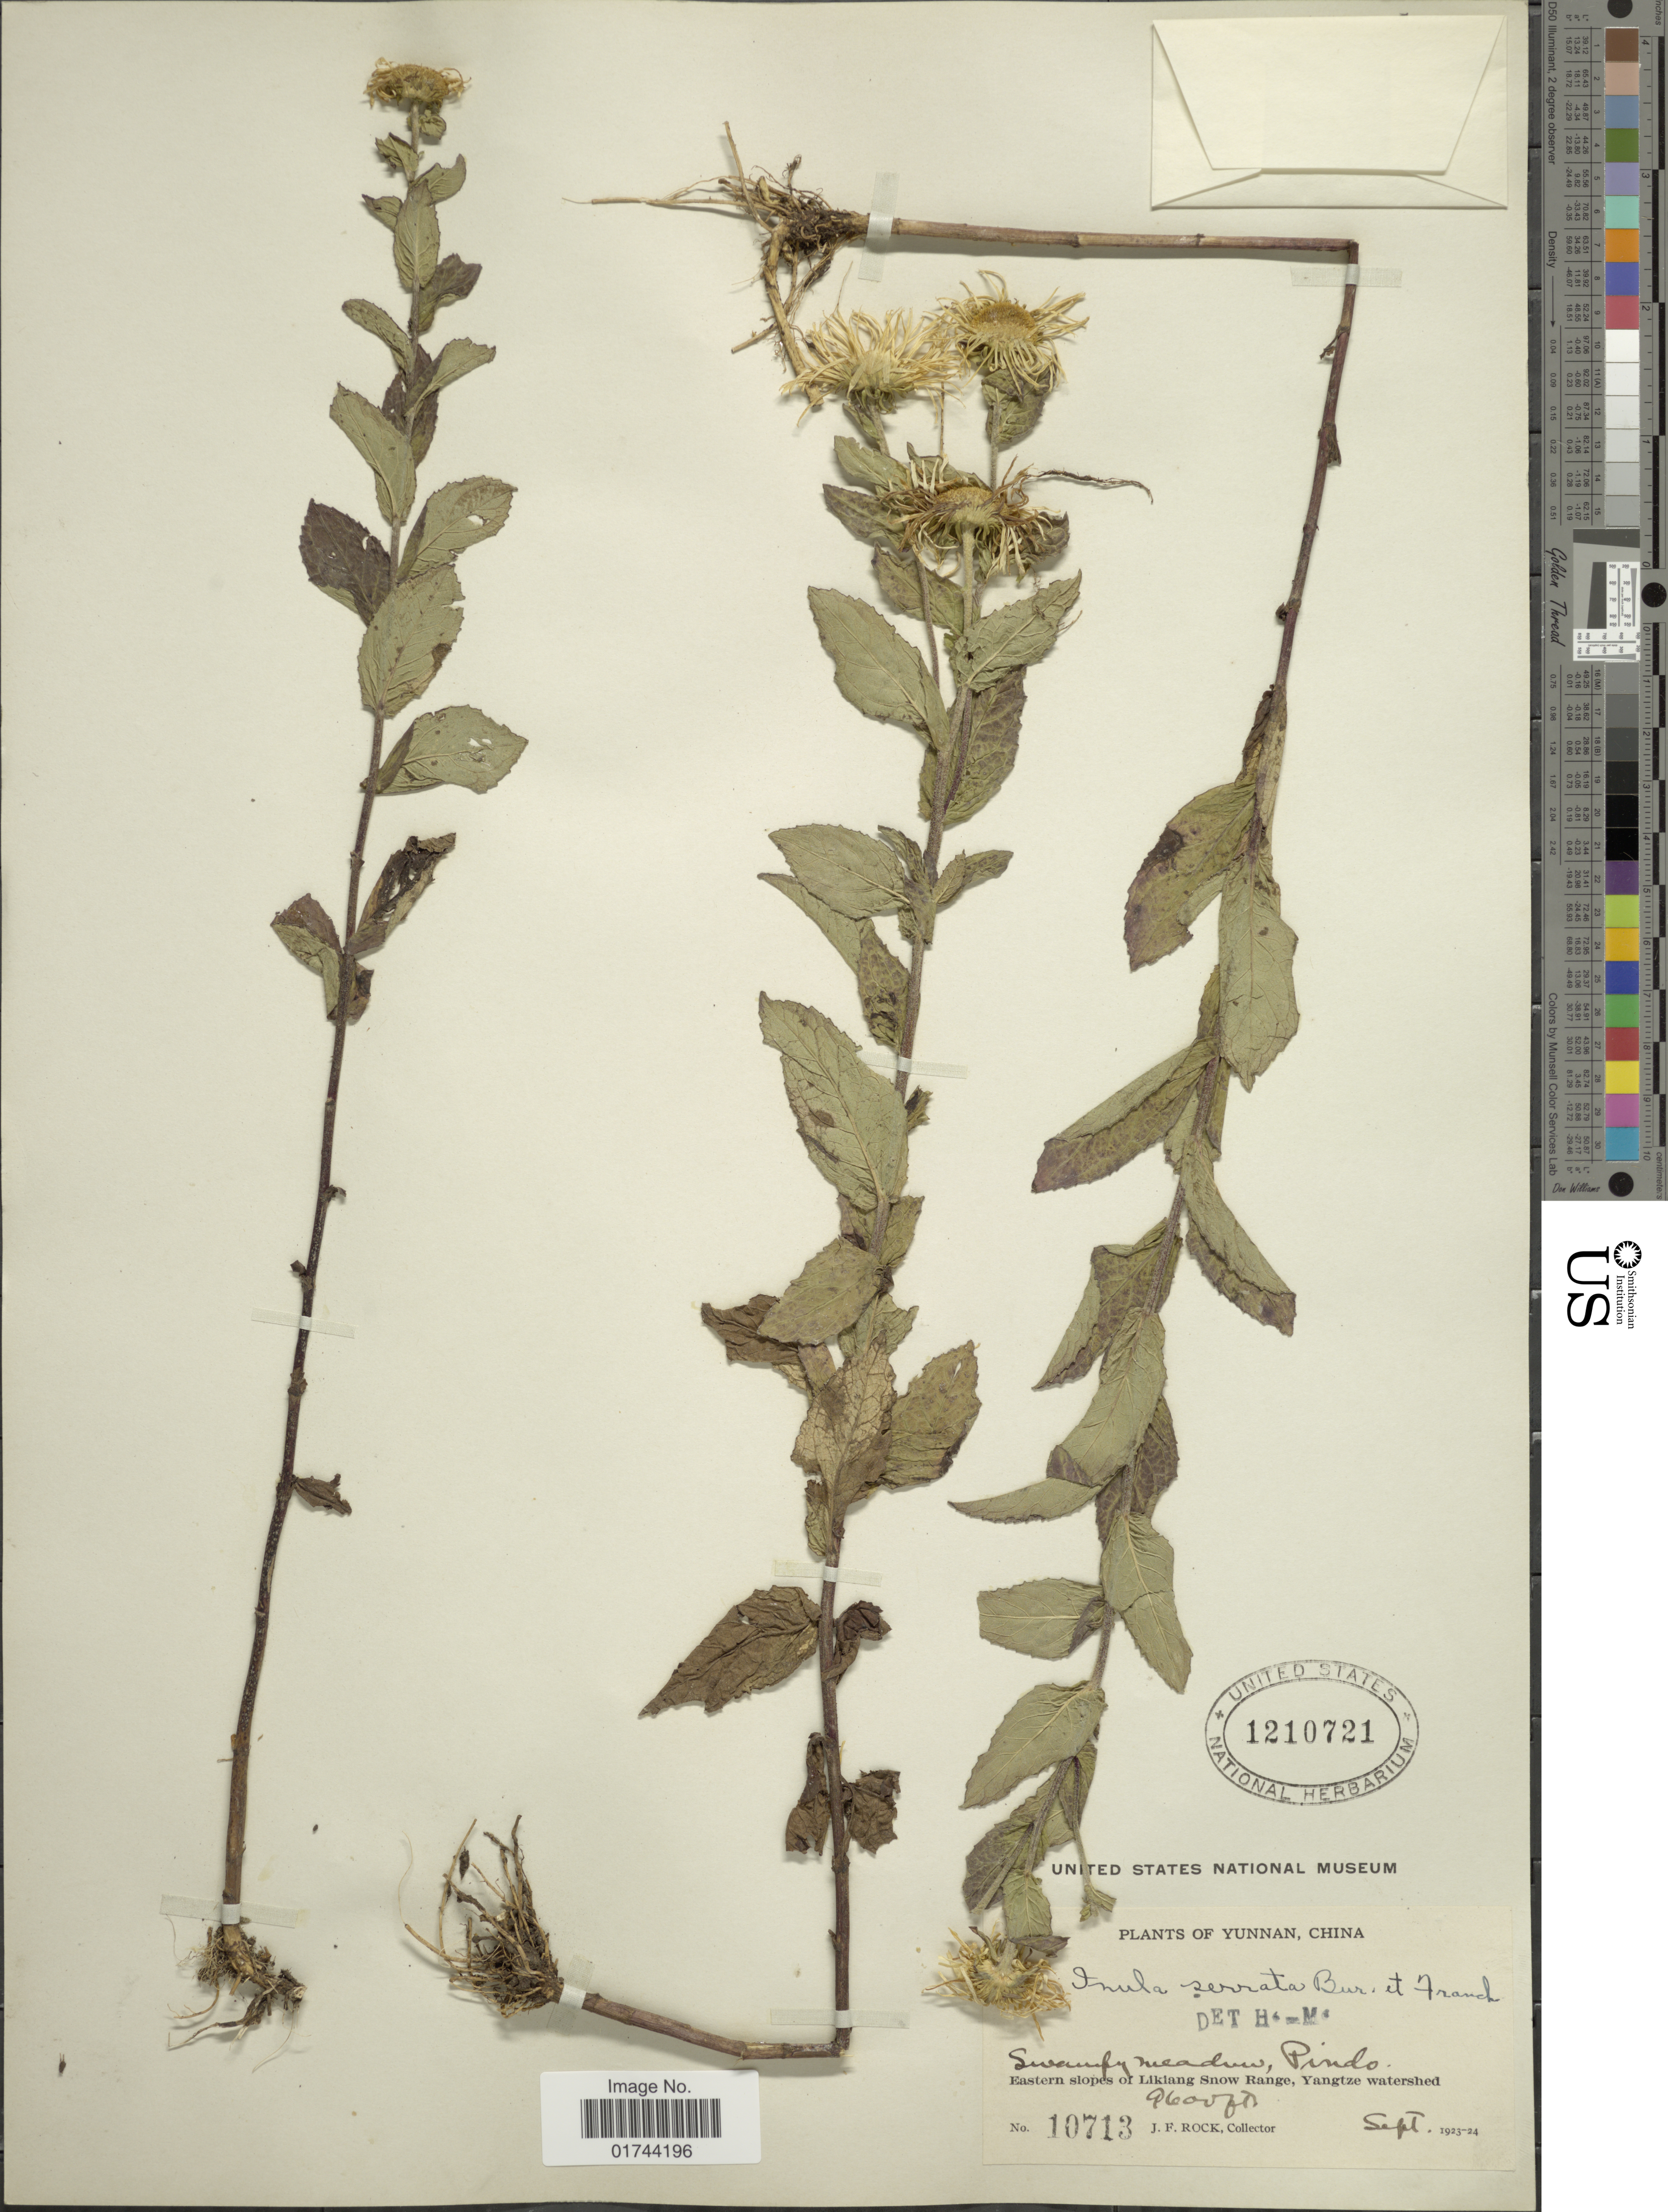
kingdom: Plantae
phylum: Tracheophyta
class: Magnoliopsida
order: Asterales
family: Asteraceae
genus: Inula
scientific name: Inula serrata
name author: Bureau & Franch.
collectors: J. Rock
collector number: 10713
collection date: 1923-09/1924-09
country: China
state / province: Yunnan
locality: Eastern slopes of Likiang Snow Range, Yangtze watershed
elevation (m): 2926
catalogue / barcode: US 1210721